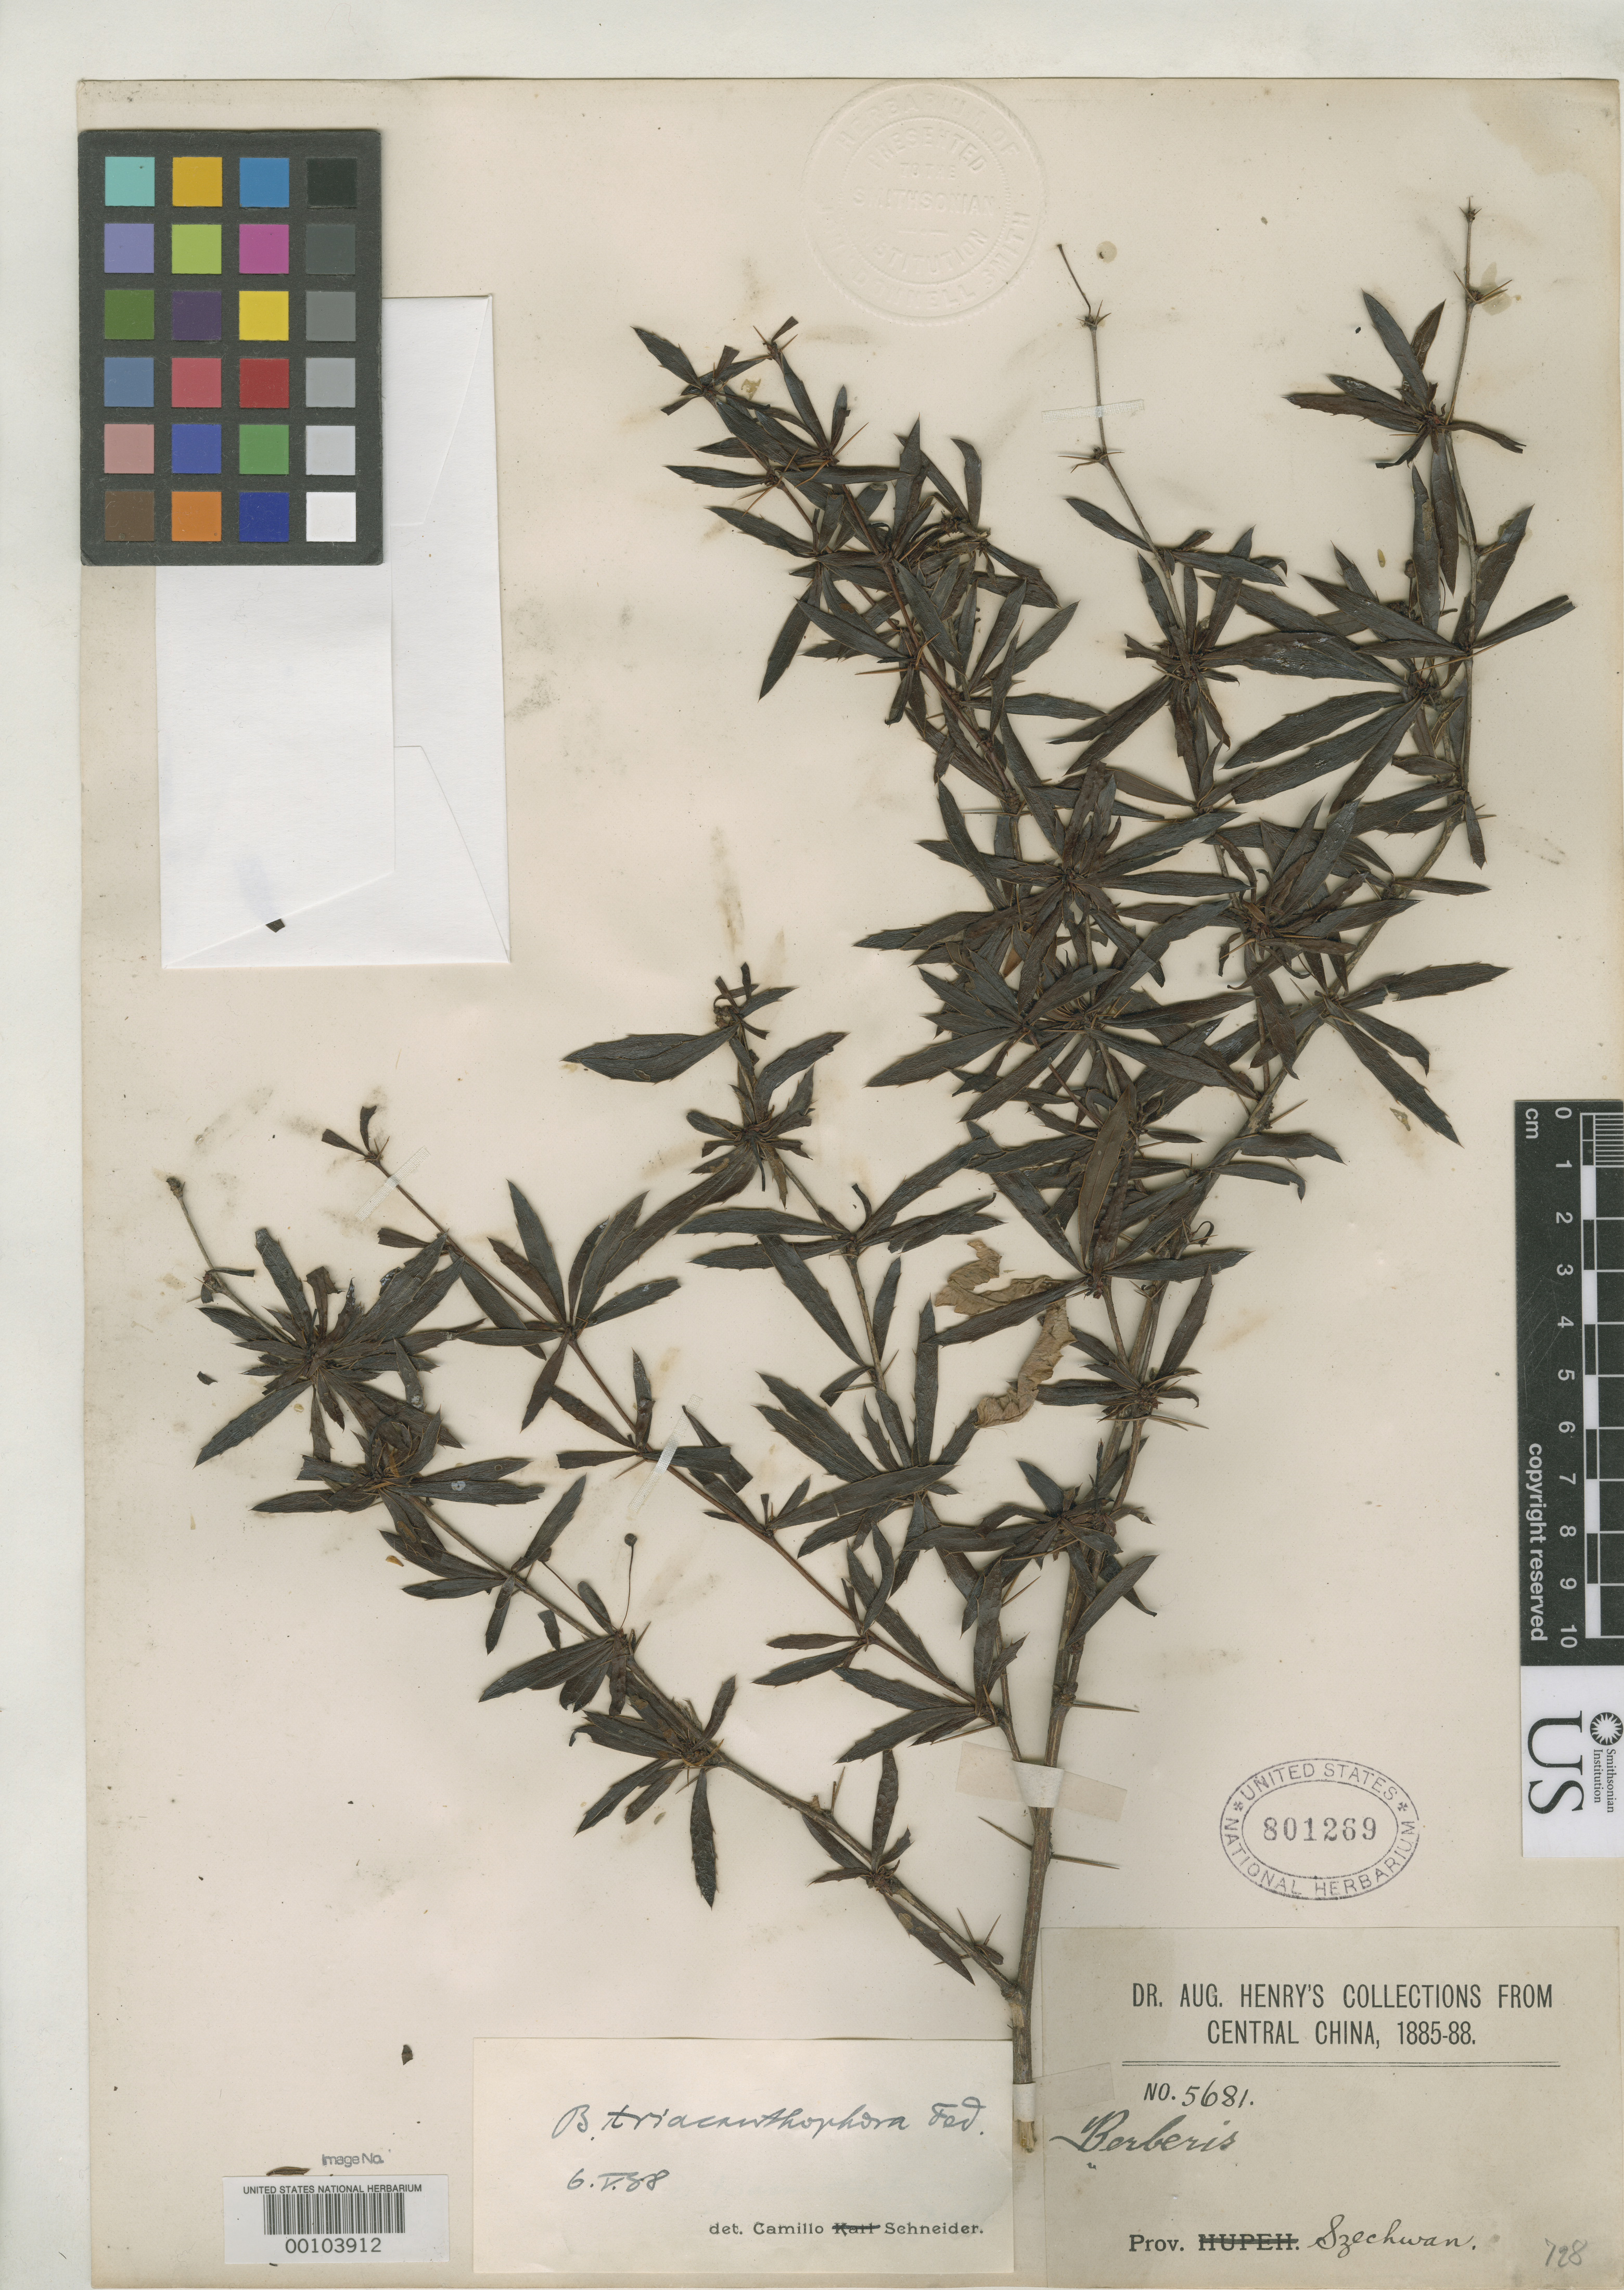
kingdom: Plantae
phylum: Tracheophyta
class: Magnoliopsida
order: Ranunculales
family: Berberidaceae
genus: Berberis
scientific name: Berberis triacanthophora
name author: Fedde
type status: Isotype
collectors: A. Henry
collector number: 5681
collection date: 1885/1888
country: China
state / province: Sichuan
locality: Central China. Prov. Szechwan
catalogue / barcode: US 801269